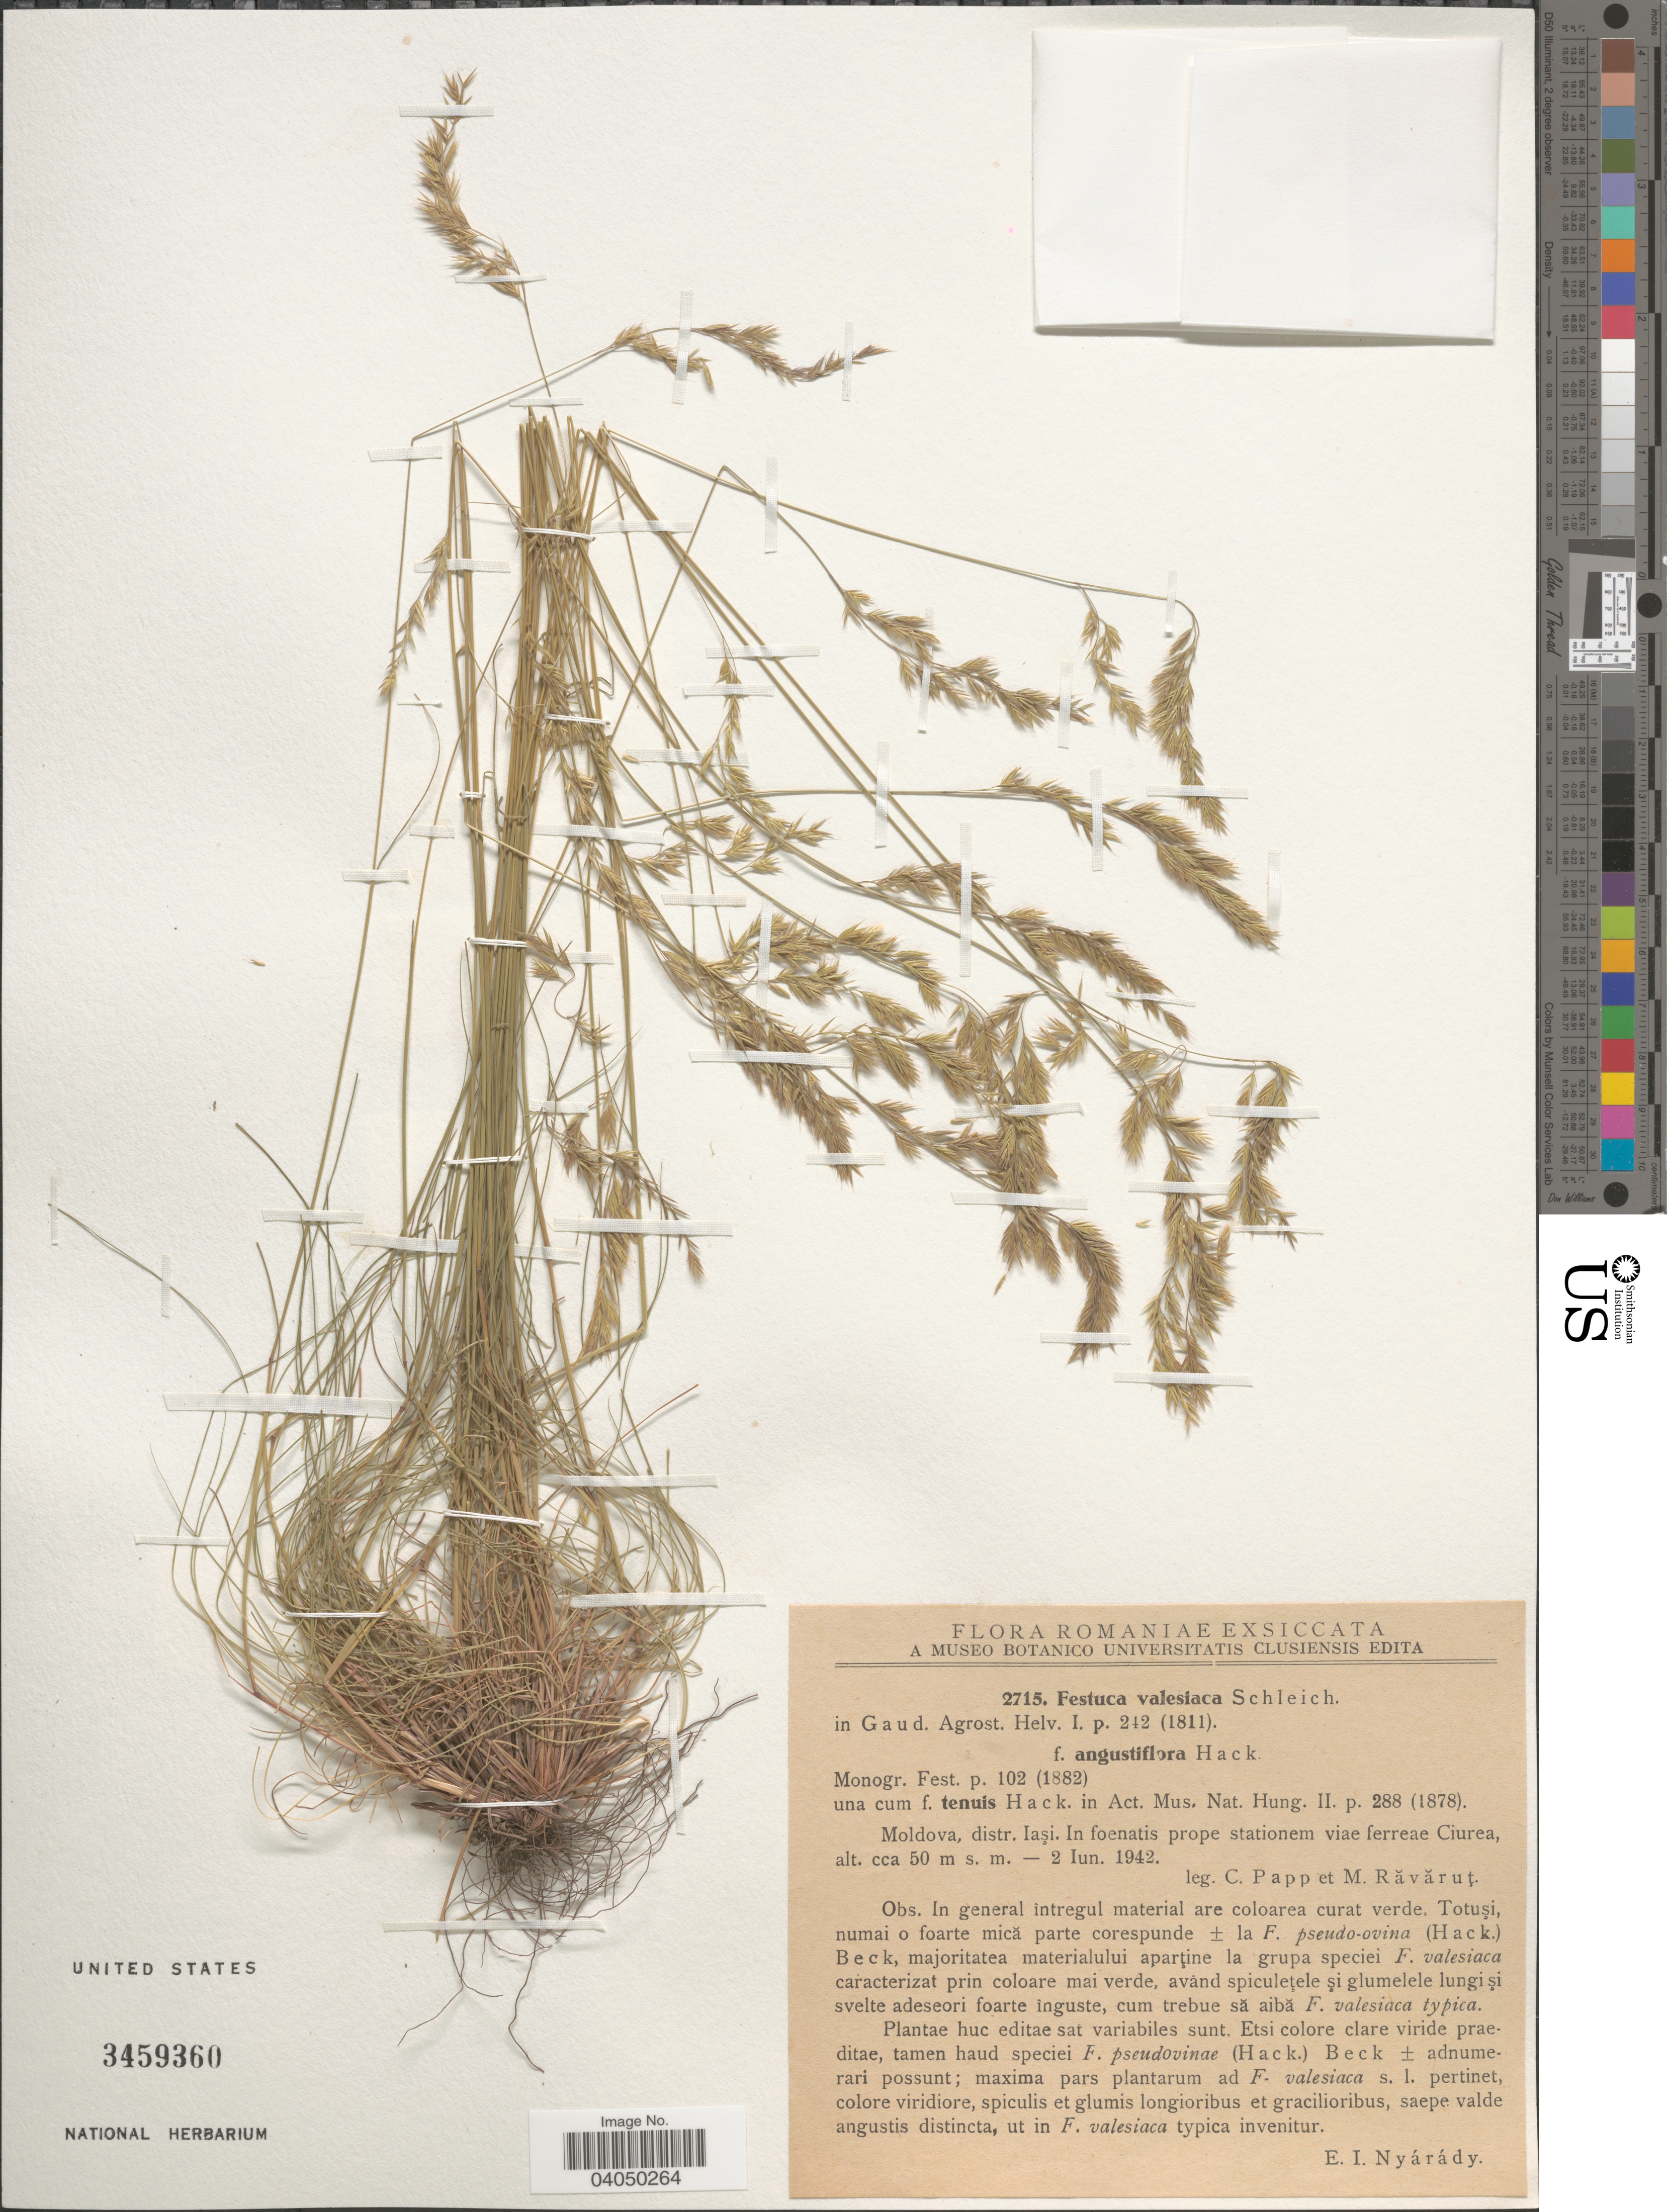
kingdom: Plantae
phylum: Tracheophyta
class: Liliopsida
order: Poales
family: Poaceae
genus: Festuca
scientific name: Festuca valesiaca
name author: Schleich. ex Gaudin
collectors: C. Papp & M. Ravarut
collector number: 2715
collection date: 1942-06-02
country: Romania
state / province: Iasi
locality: Moldova, distr. Iaşi. In foenatis prope stationem viae ferreae Ciurea.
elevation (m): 50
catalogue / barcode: US 3459360